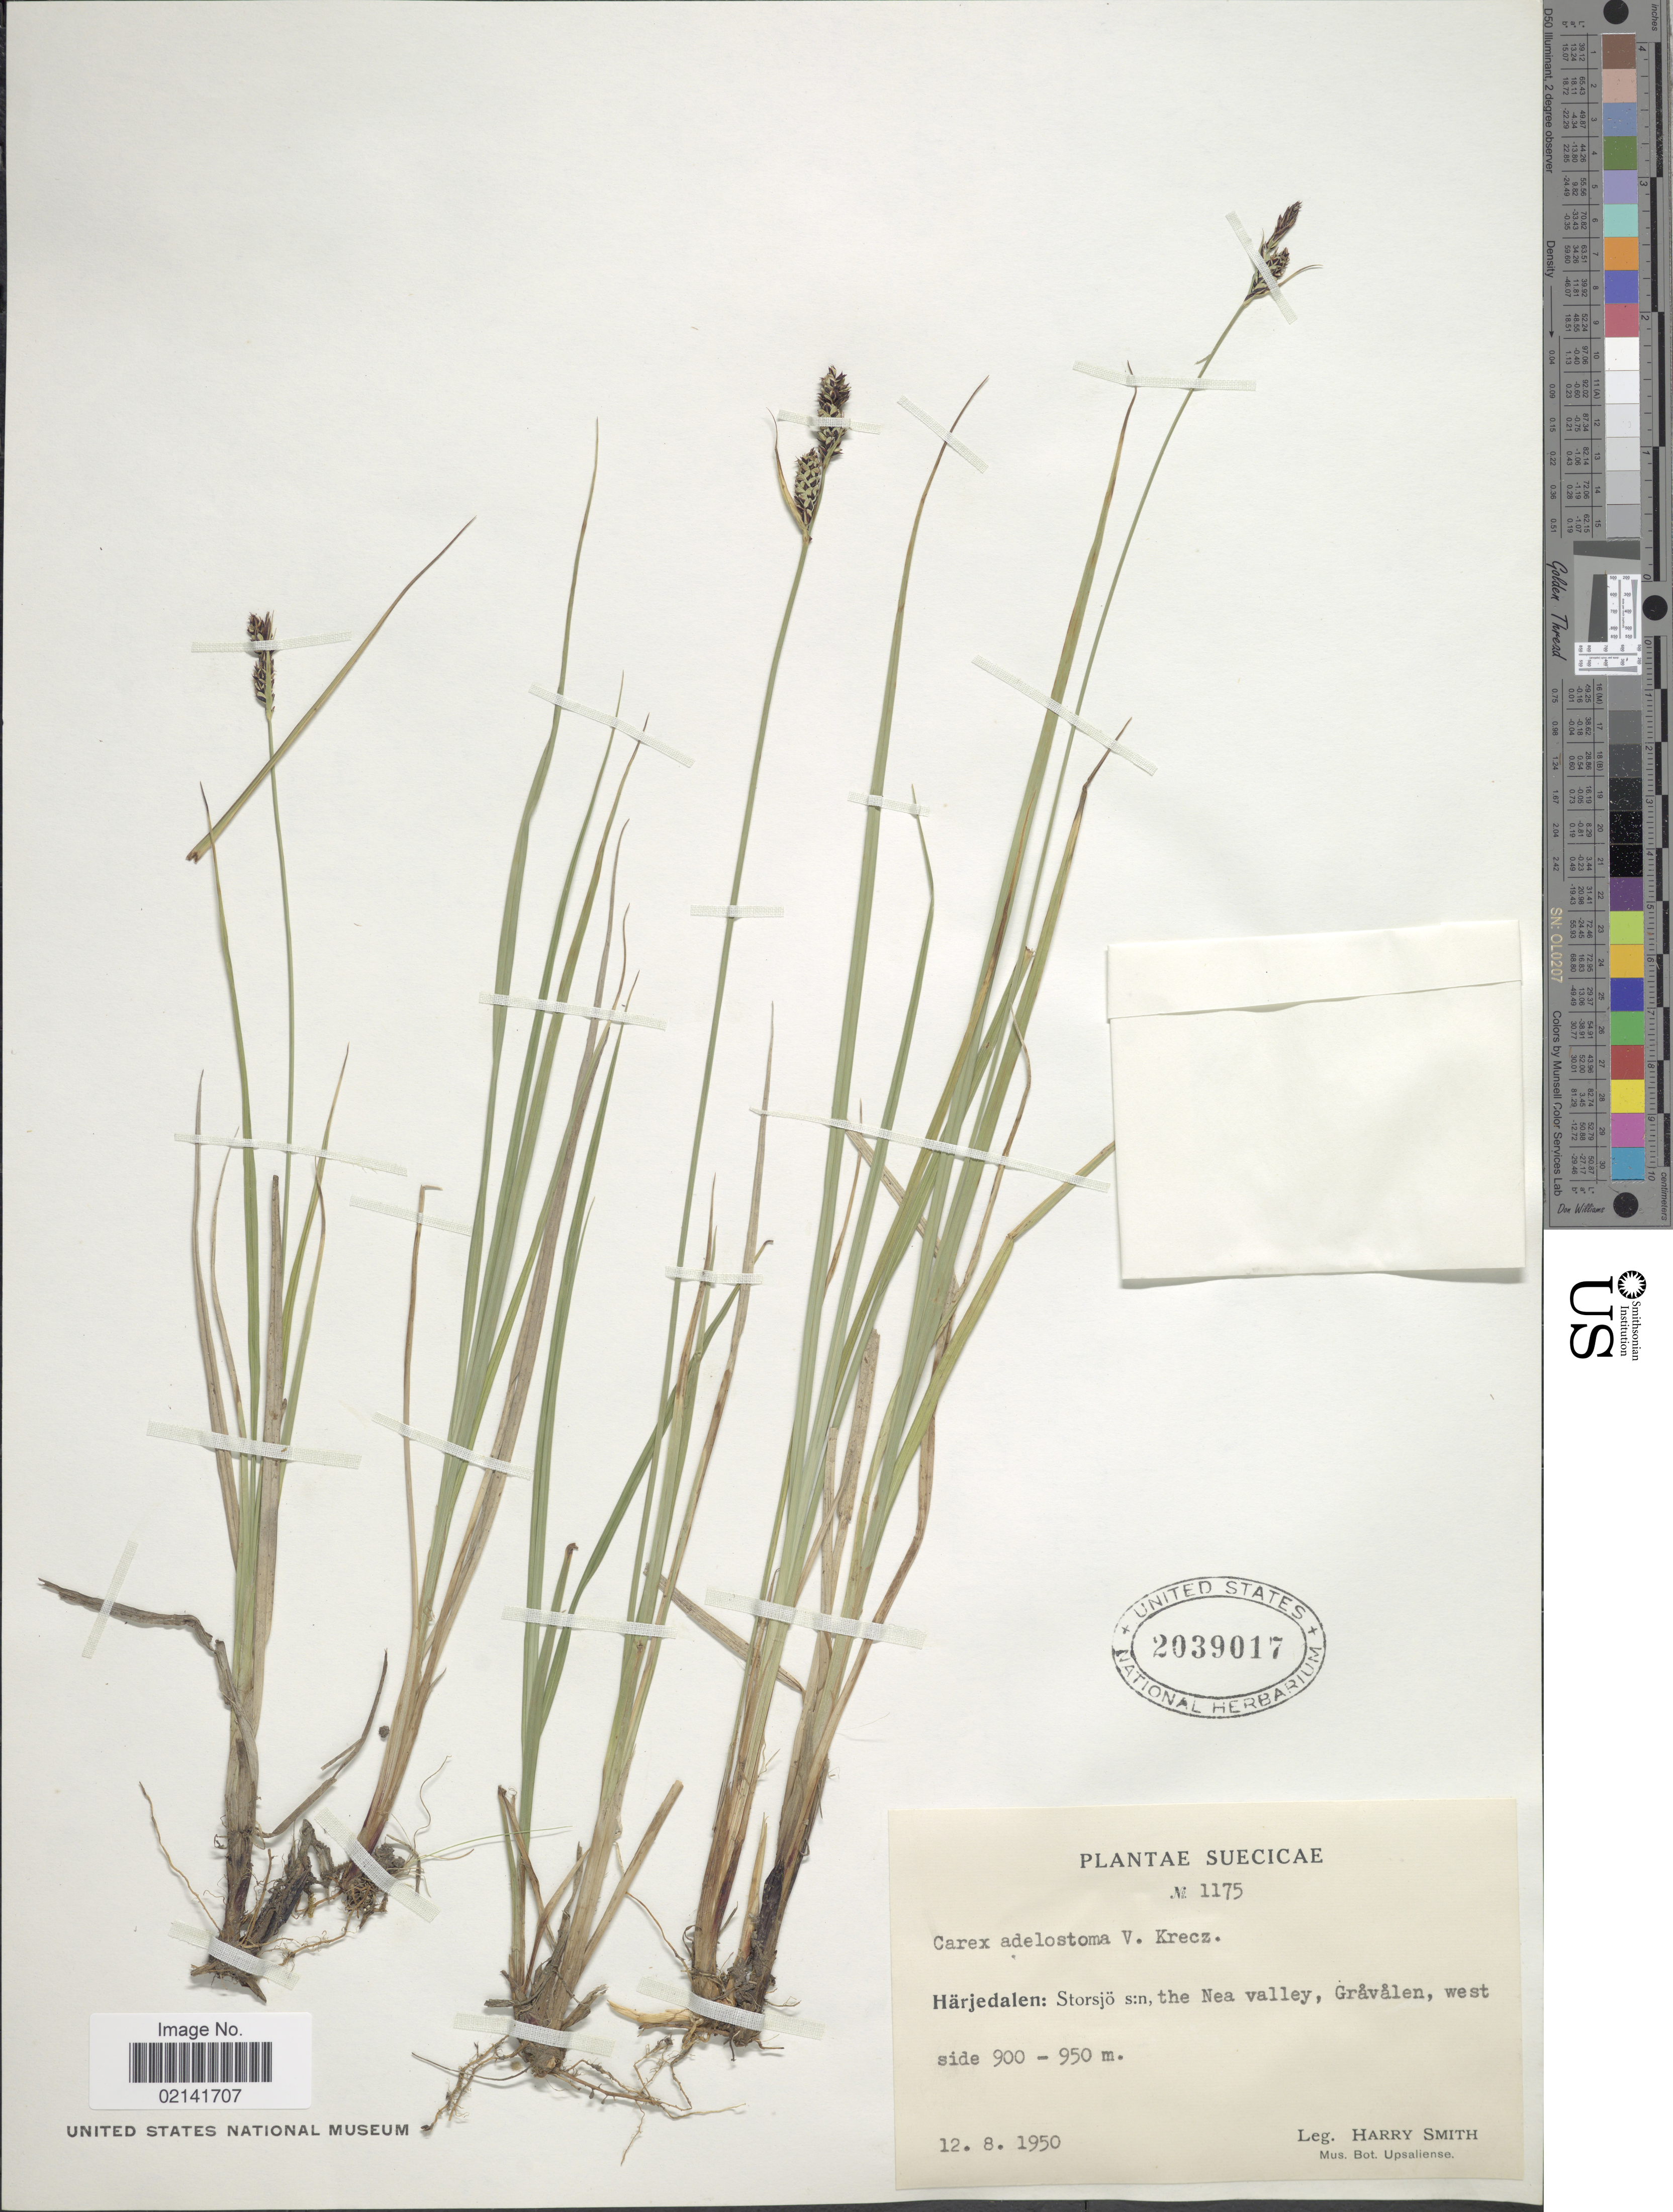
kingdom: Plantae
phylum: Tracheophyta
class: Liliopsida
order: Poales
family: Cyperaceae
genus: Carex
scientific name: Carex adelostoma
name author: V.I. Krecz.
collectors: H. Smith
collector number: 1175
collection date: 1950-08-12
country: Sweden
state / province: Jamtland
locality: Suecicae, Harjedalen: Storsjo s:n the Nea valley, Gravalen, west side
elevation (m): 900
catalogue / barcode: US 2039017